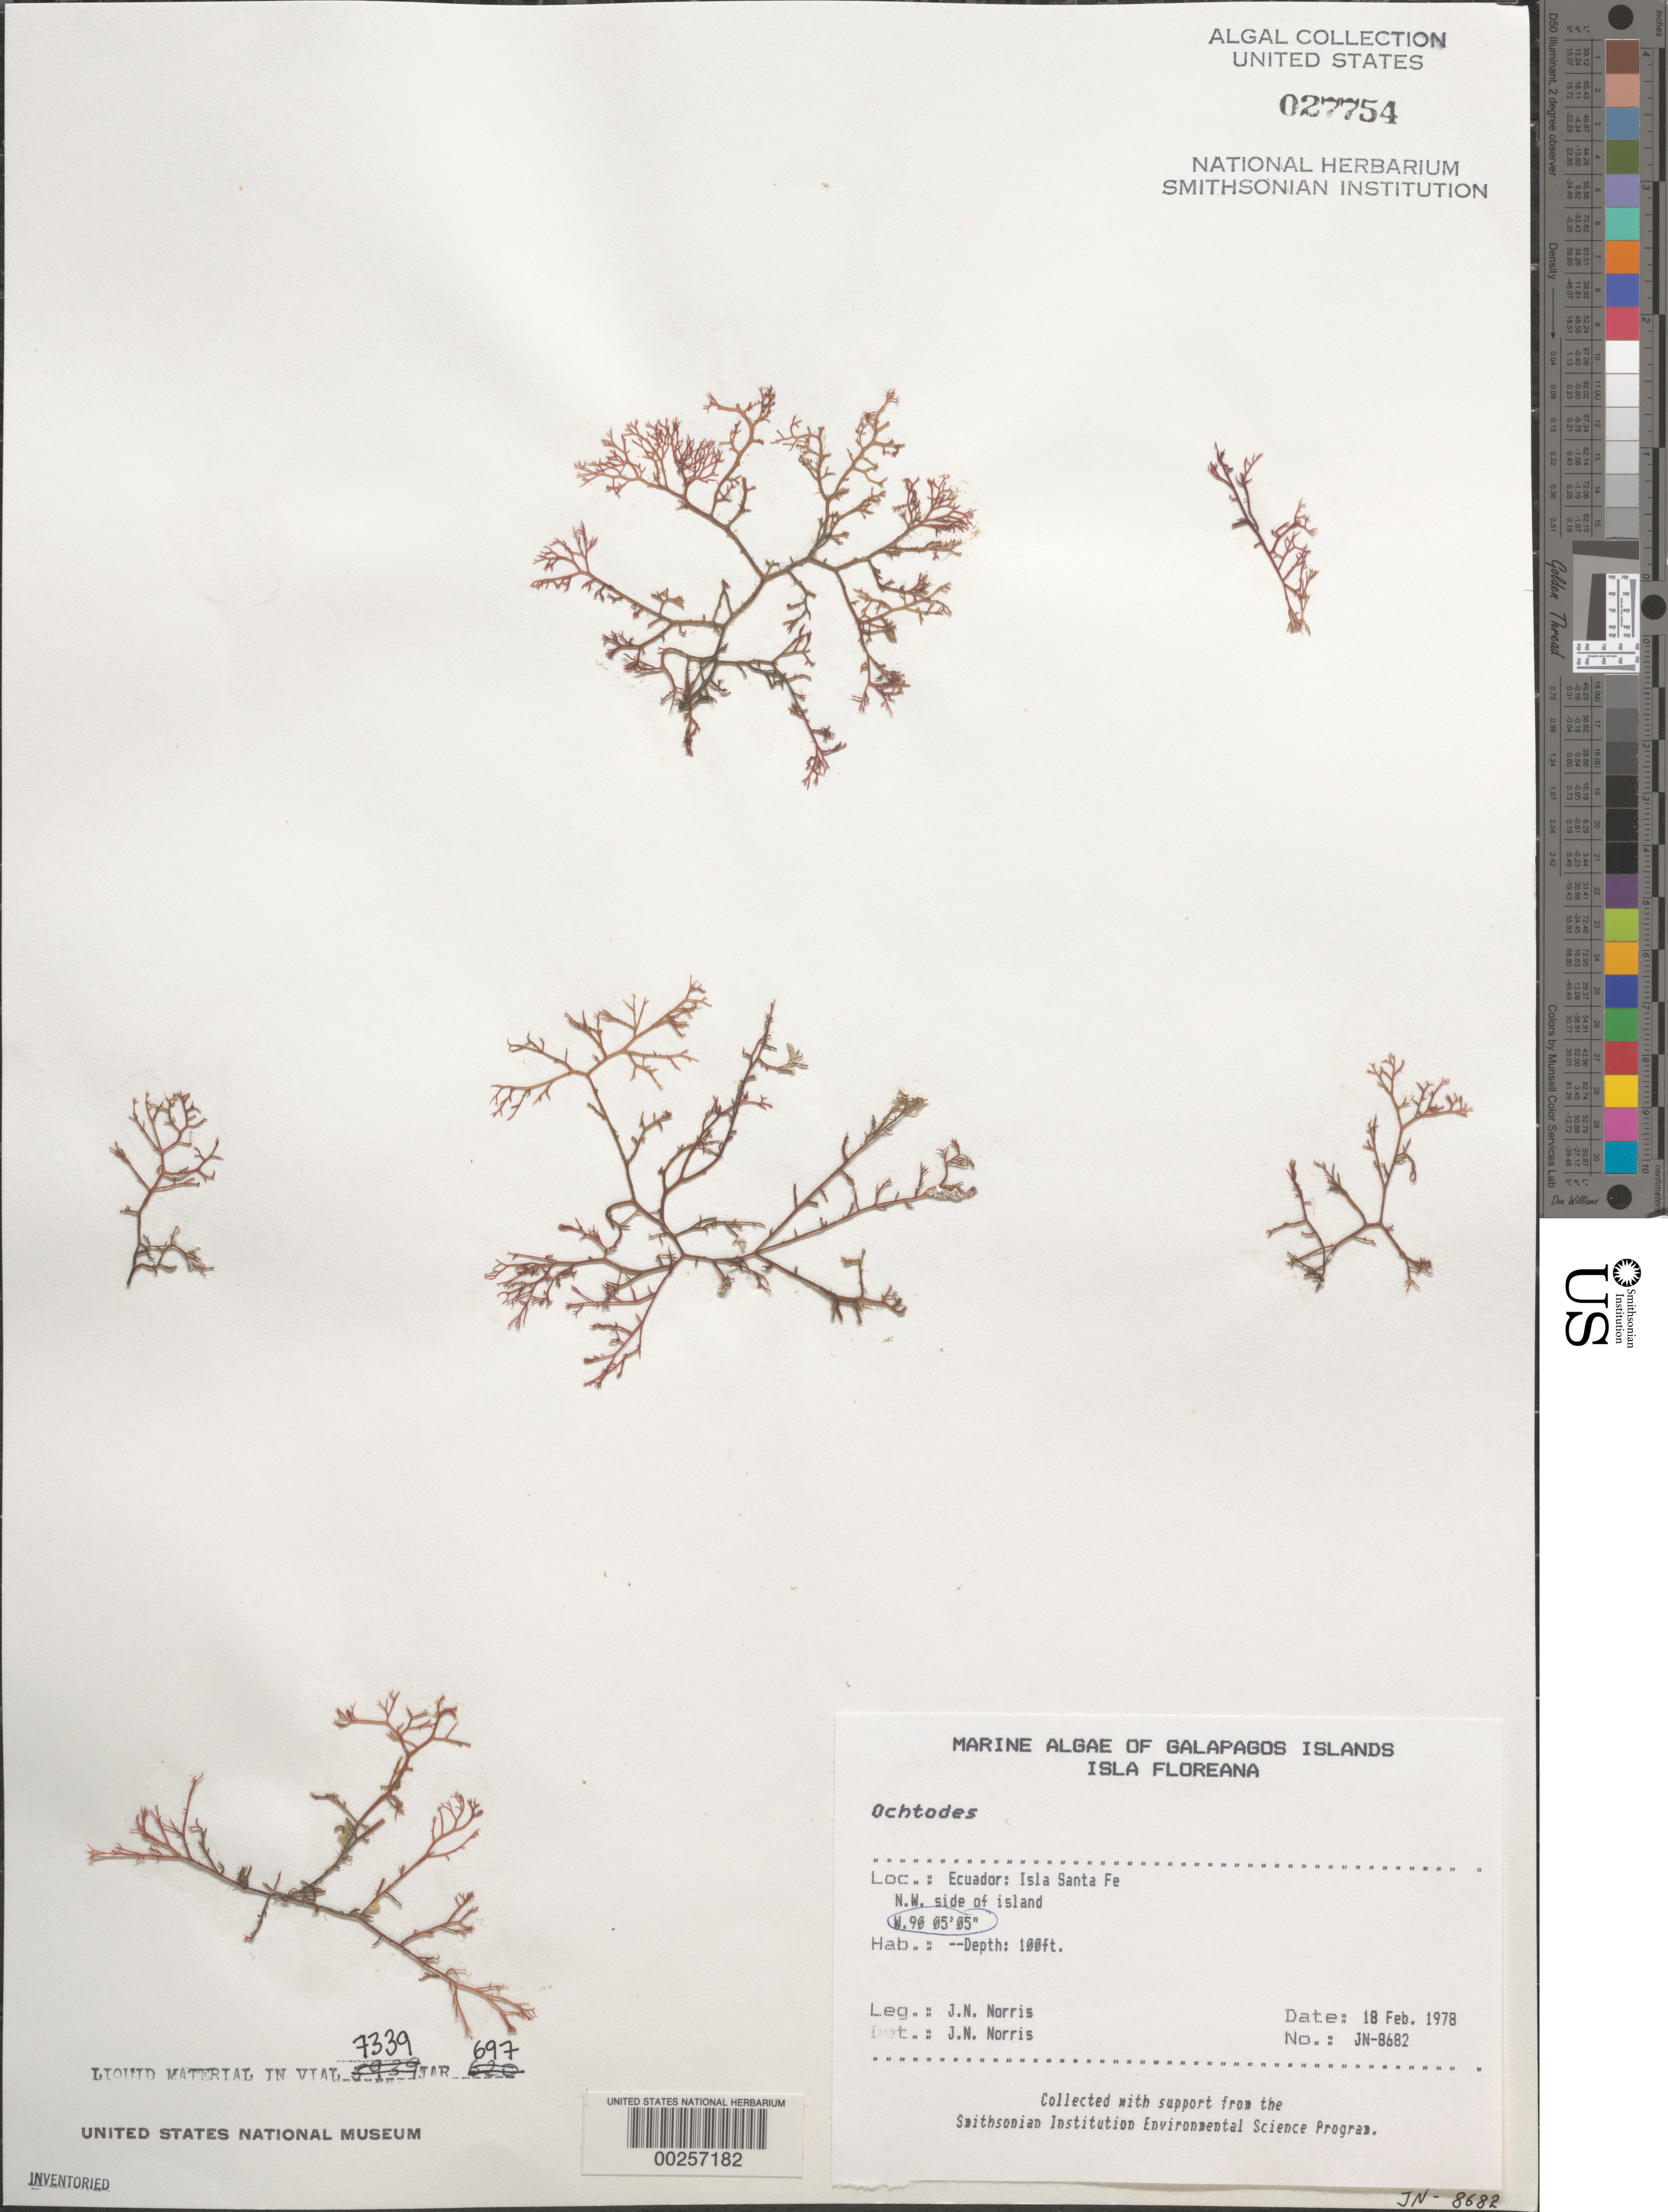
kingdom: Plantae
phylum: Rhodophyta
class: Florideophyceae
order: Gigartinales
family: Rhizophyllidaceae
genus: Ochtodes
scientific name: Ochtodes sp.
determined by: Norris, James N.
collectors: J. N. Norris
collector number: JN-8682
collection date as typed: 18 Feb 1978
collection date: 1978-02-18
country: Ecuador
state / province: Colón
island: Santa Fe [Barrington]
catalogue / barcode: US 27754